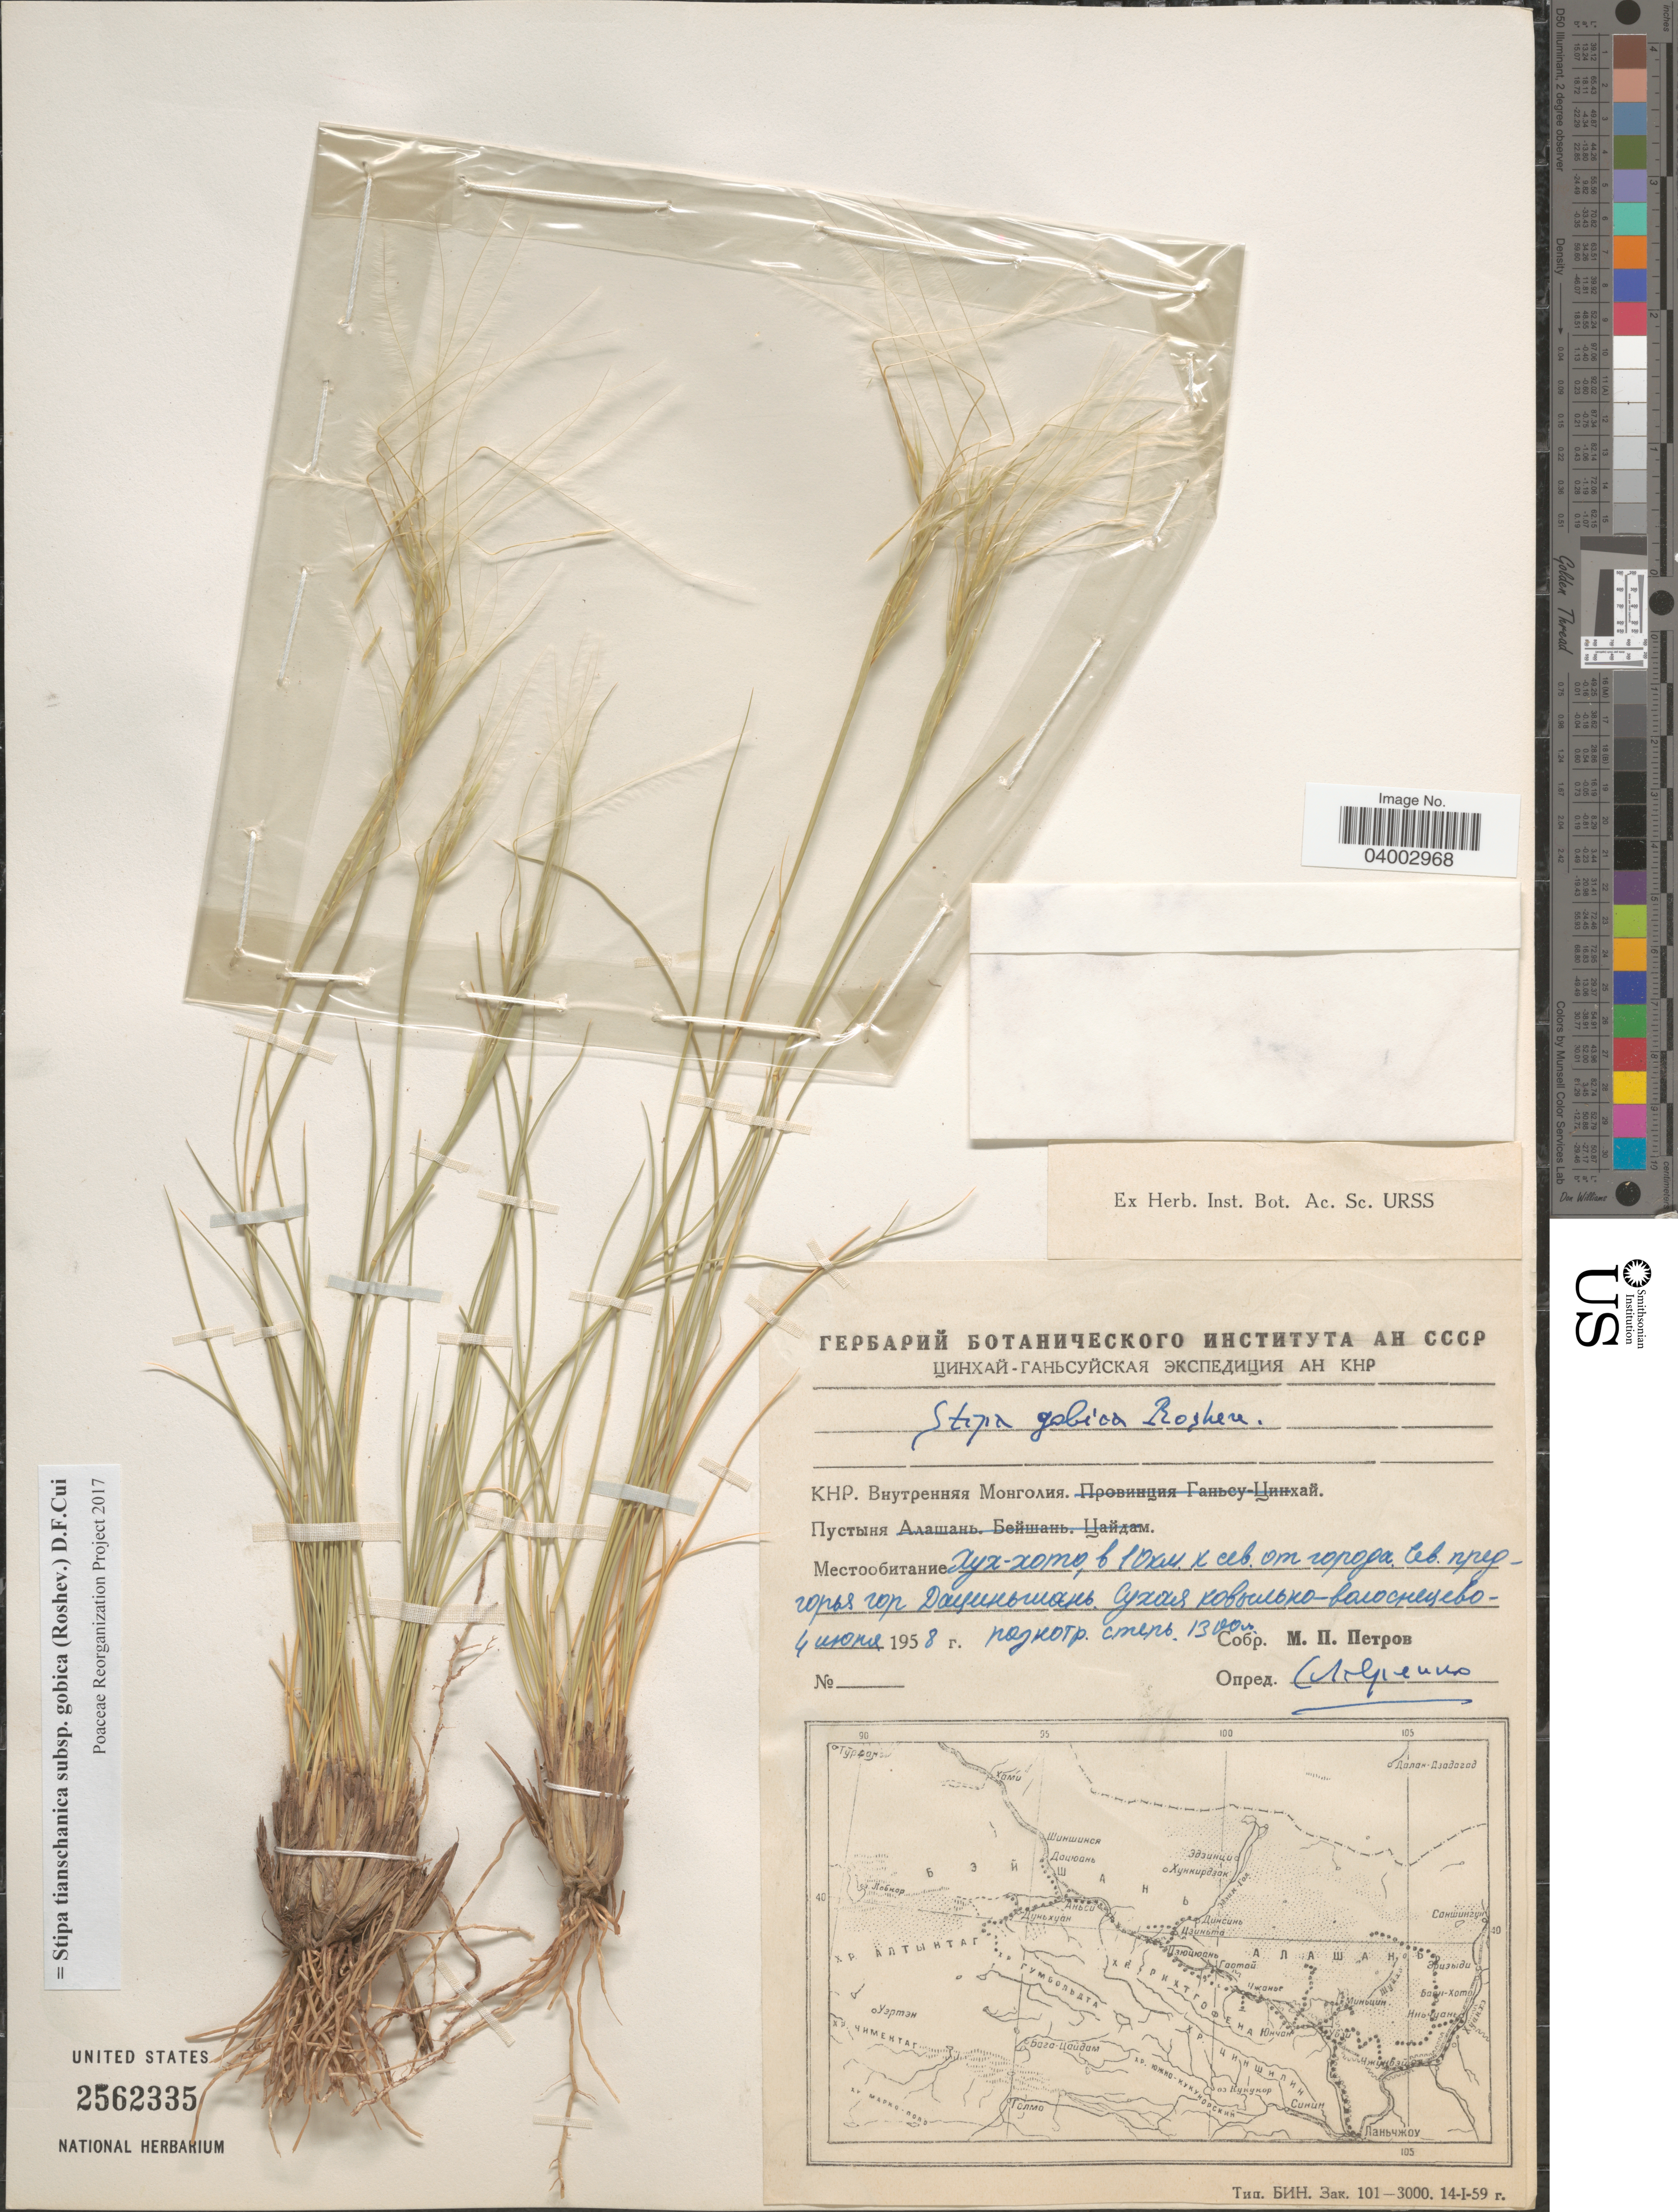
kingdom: Plantae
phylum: Tracheophyta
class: Liliopsida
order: Poales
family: Poaceae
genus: Stipa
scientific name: Stipa tianschanica subsp. gobica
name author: (Roshev.) Cui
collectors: M. Petrov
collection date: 1958-06-04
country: China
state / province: Nei Monggol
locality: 10 km N of Hohhot, Daqing Shan Mts. Daqing Shan Mts, 10 km N of Hohhot.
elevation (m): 1300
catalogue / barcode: US 2562335